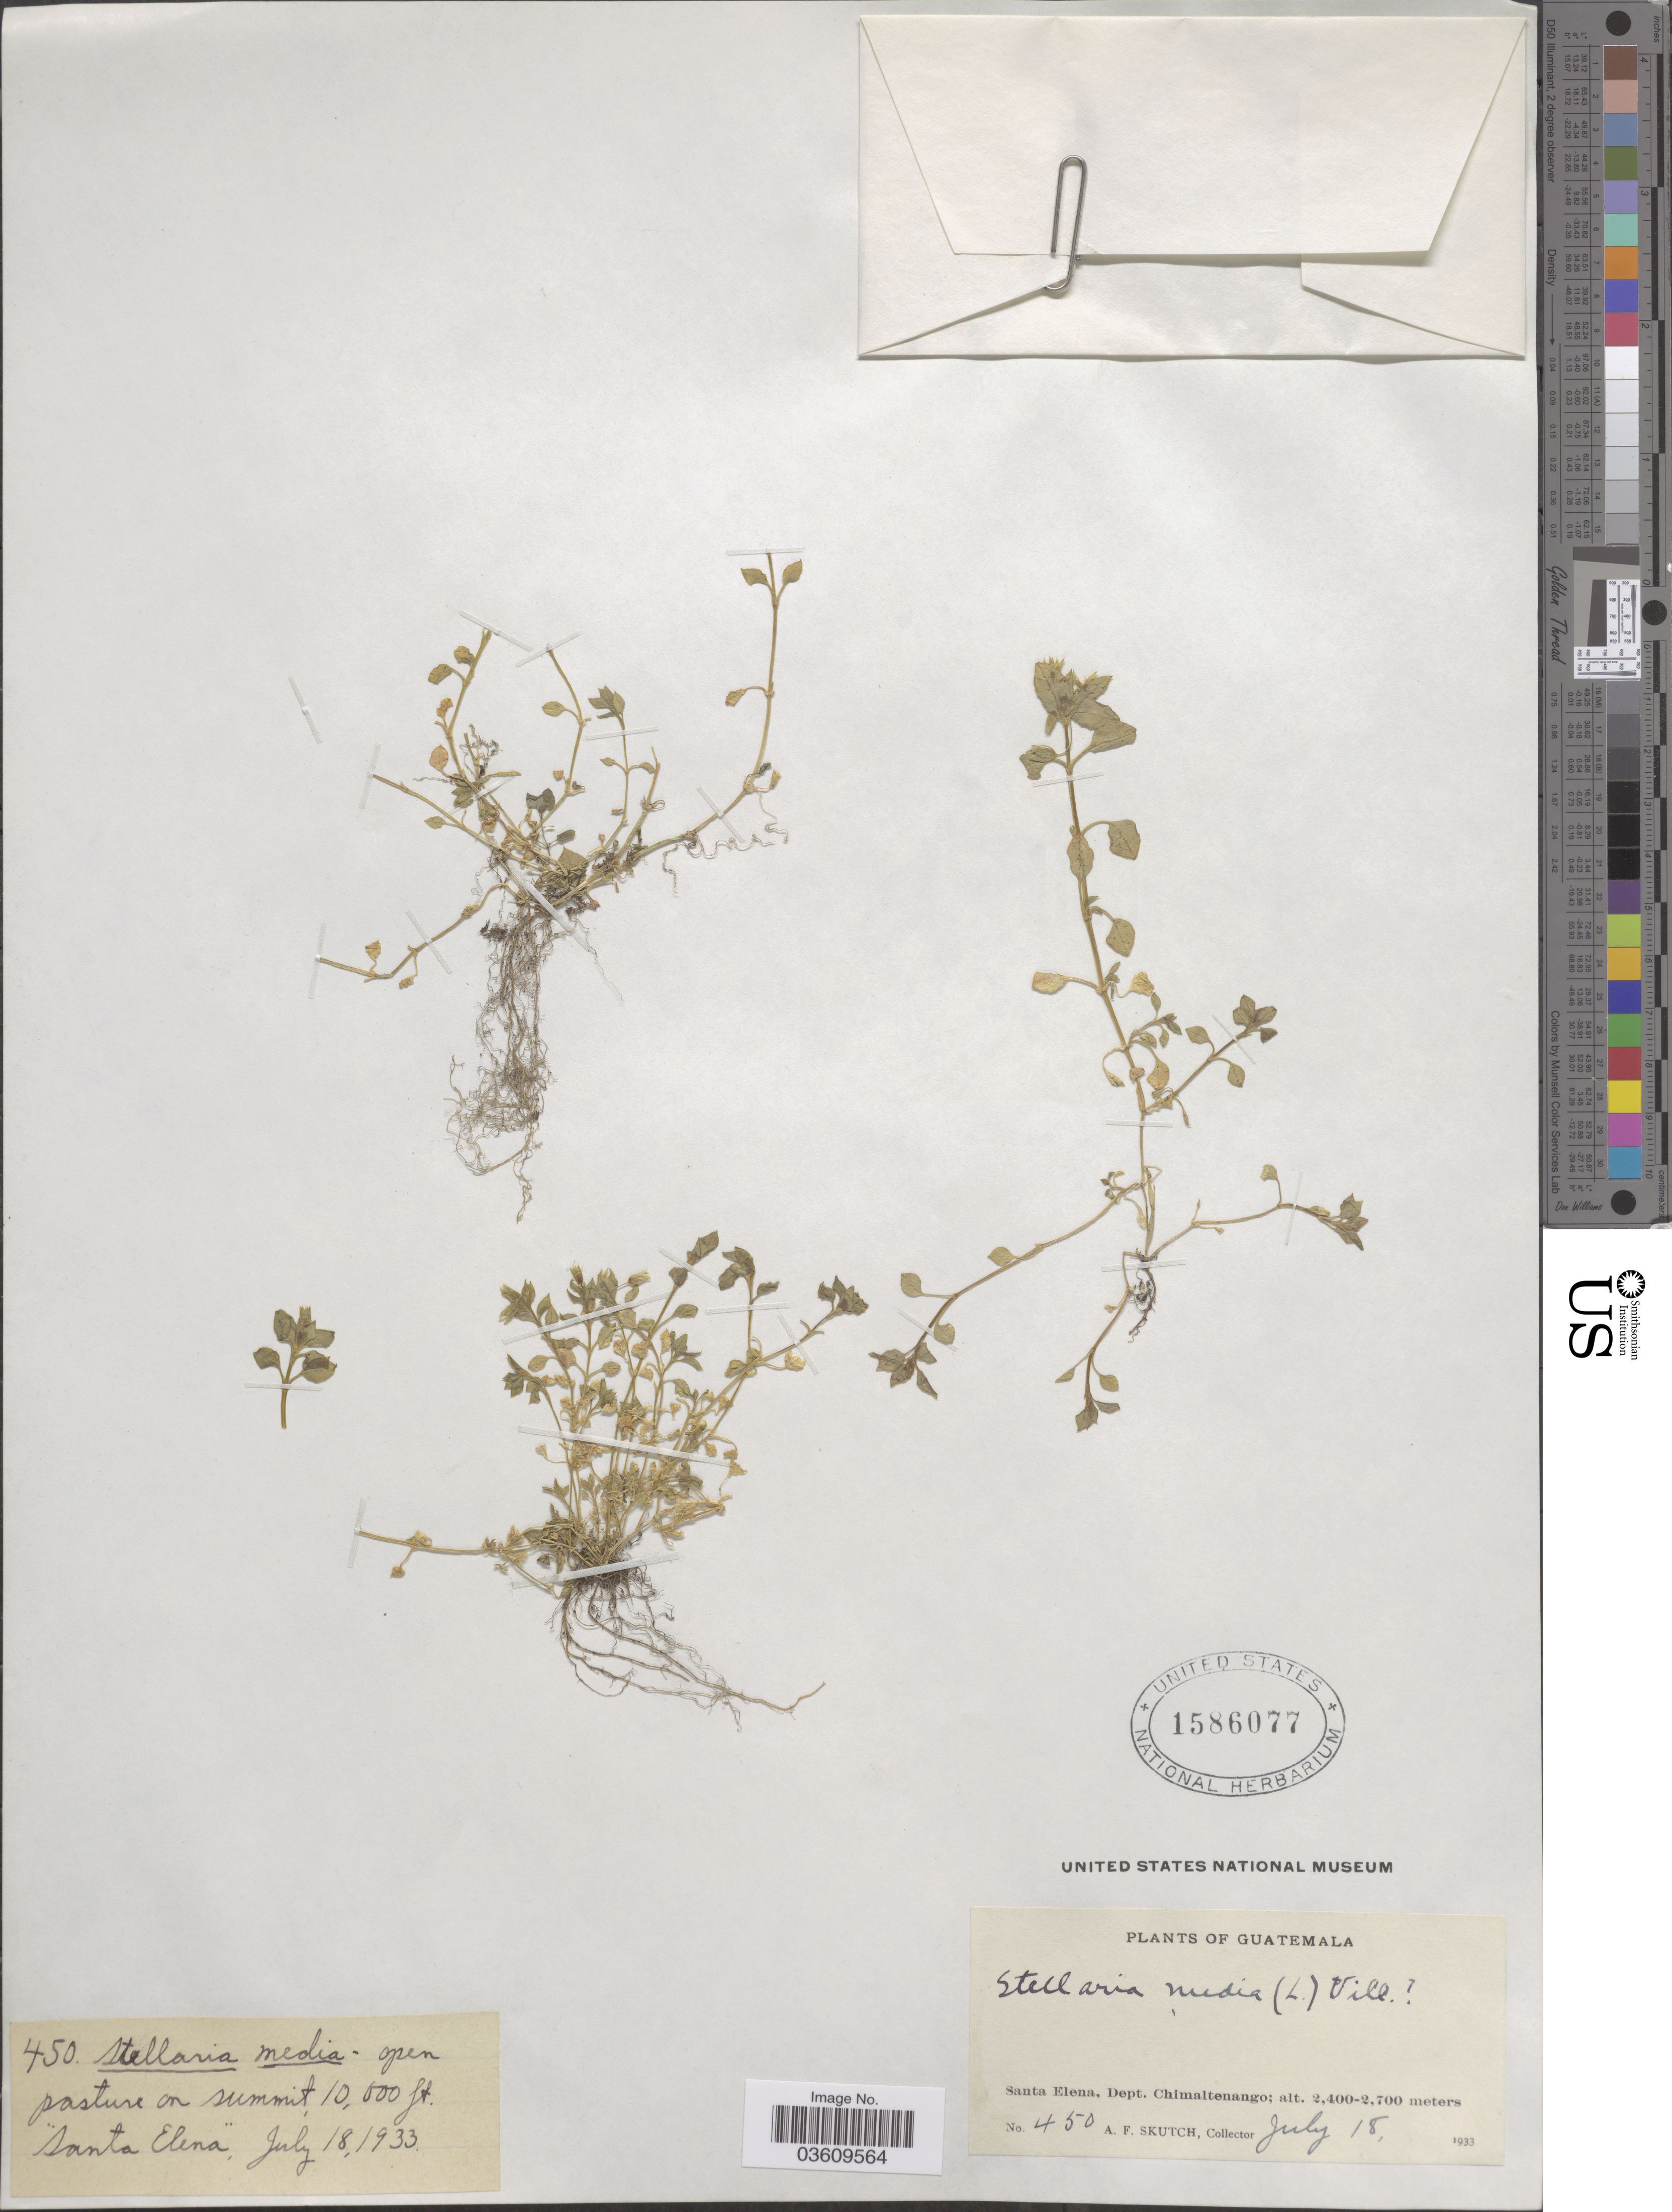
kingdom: Plantae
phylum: Tracheophyta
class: Magnoliopsida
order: Caryophyllales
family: Caryophyllaceae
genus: Stellaria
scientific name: Stellaria media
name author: (L.) Vill.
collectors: A. F. Skutch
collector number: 450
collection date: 1933-07-18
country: Guatemala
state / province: Chimaltenango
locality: Santa Elena, Dept. Chimaltenango. Pasture on summit "Santa Elena".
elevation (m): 3048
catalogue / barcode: US 1586077